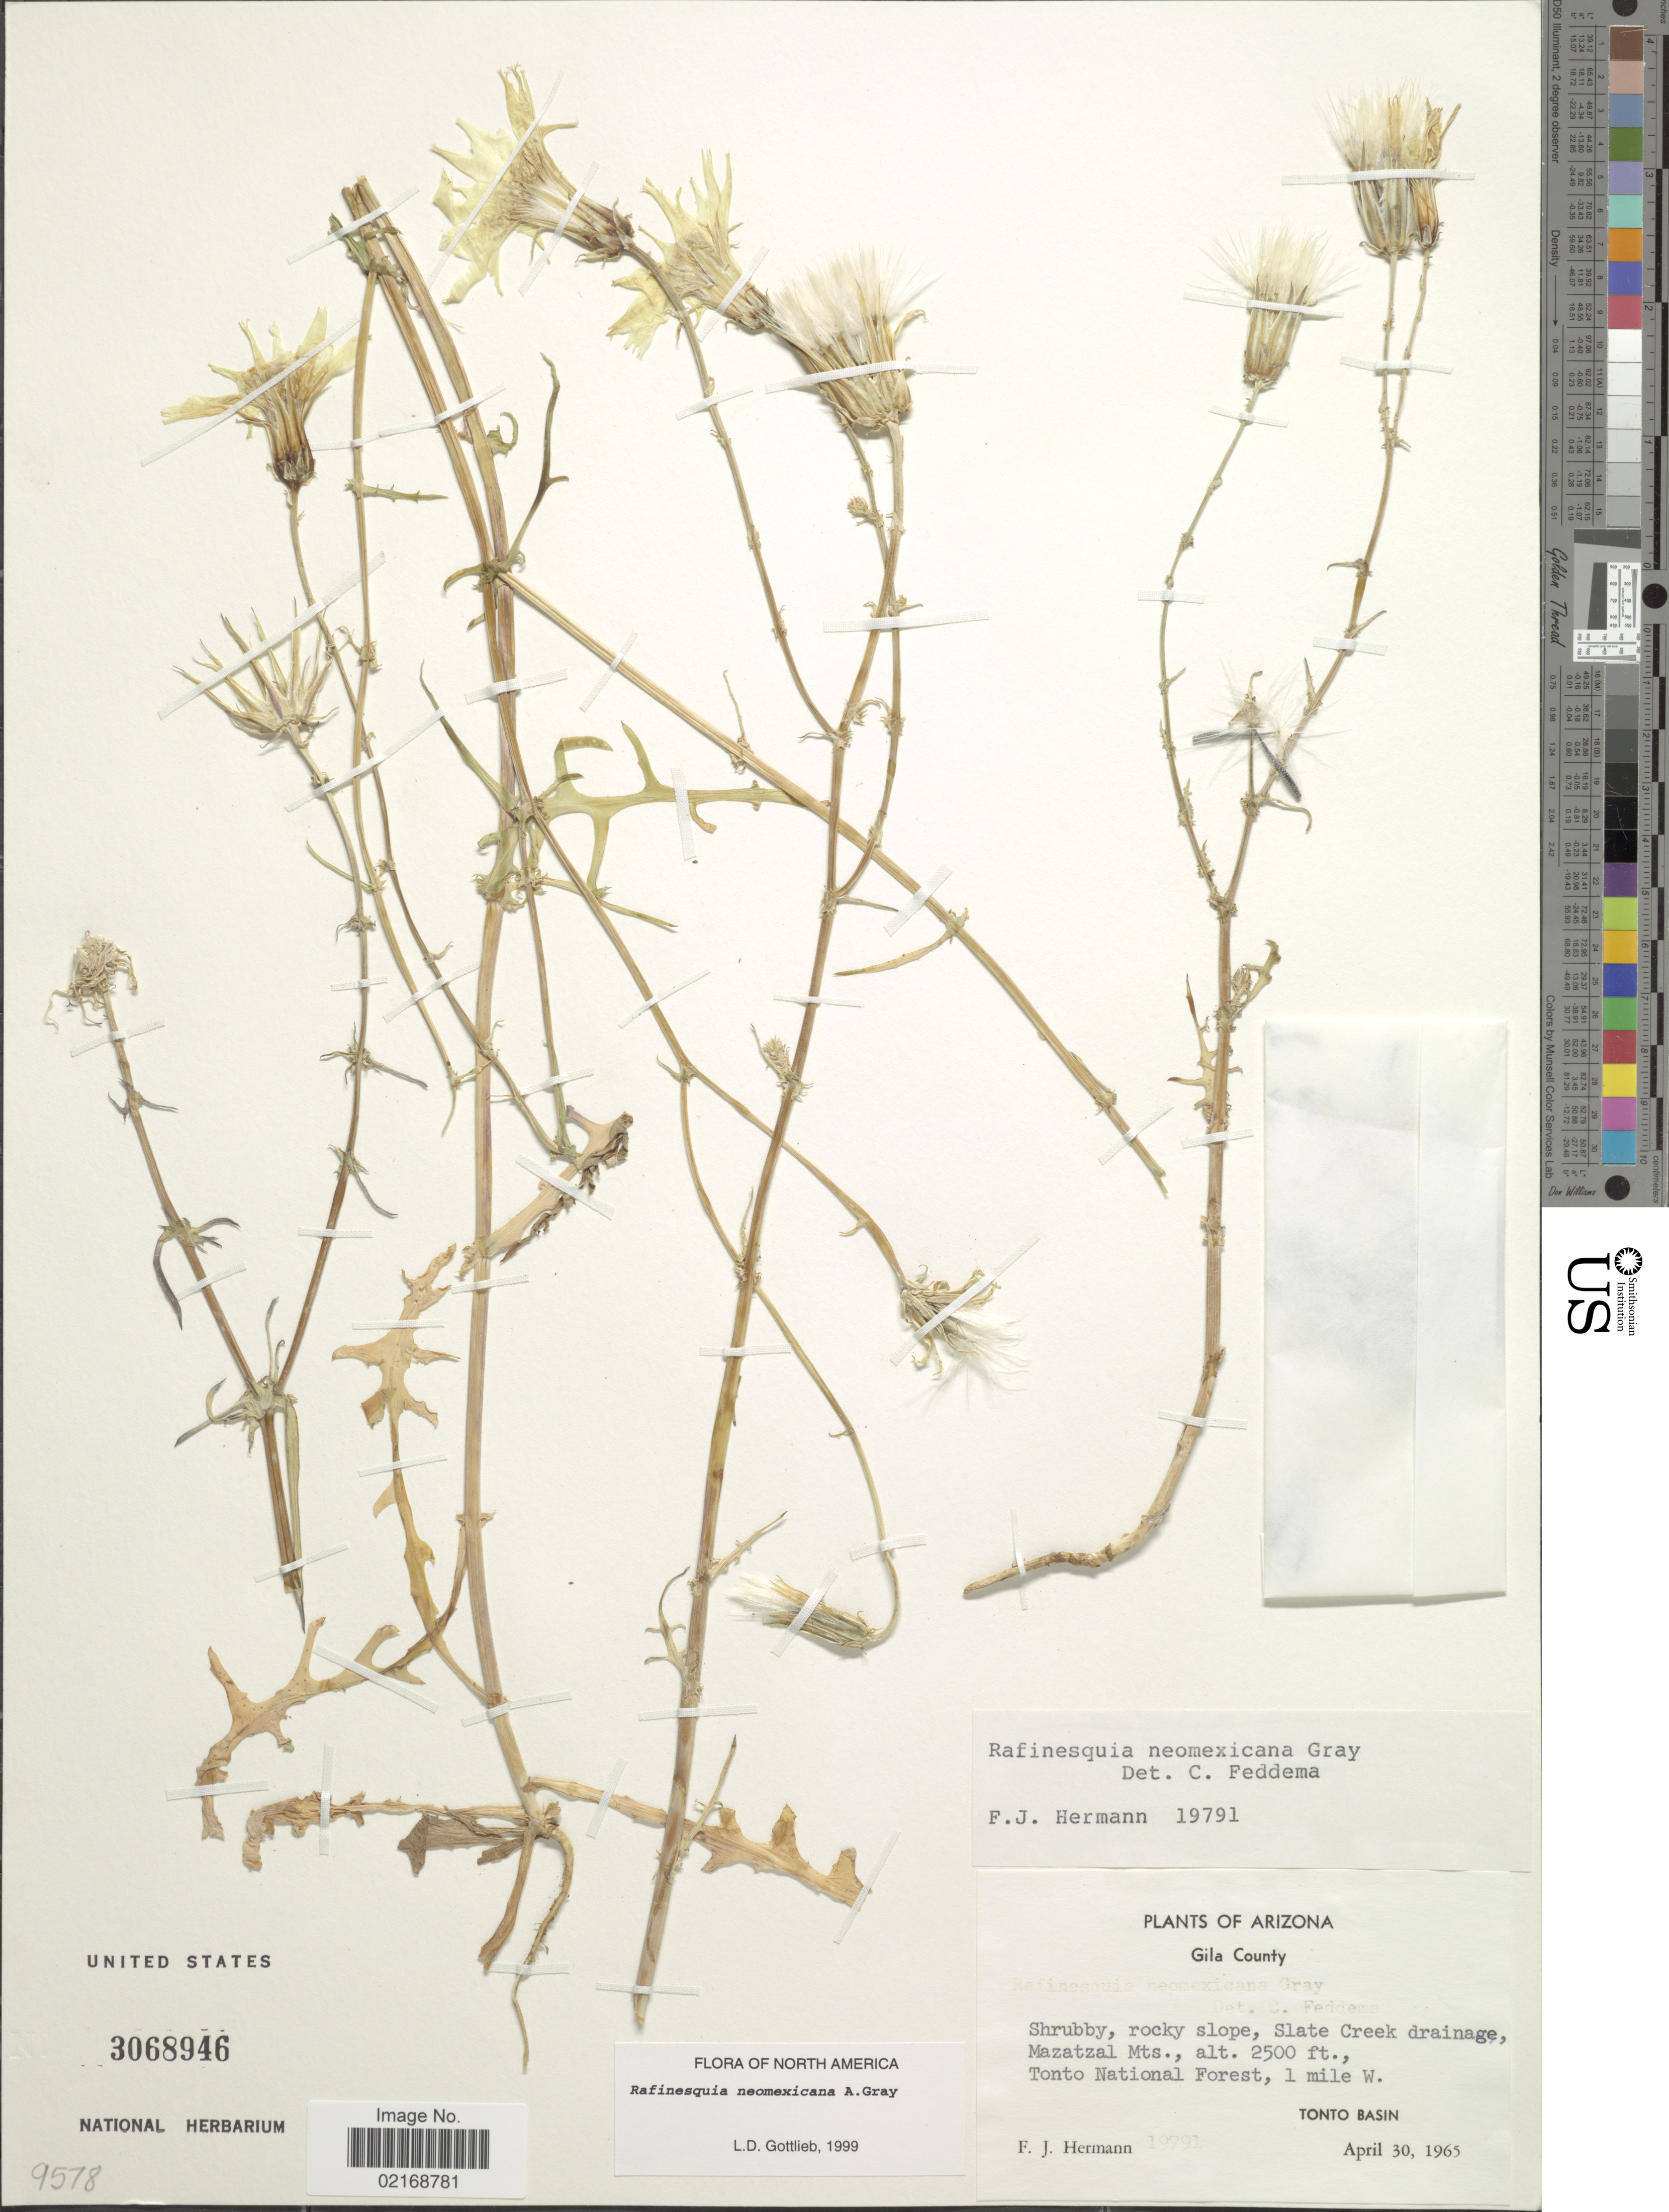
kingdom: Plantae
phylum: Tracheophyta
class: Magnoliopsida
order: Asterales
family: Asteraceae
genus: Rafinesquia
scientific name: Rafinesquia neomexicana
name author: A. Gray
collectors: F. J. Hermann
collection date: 1965-04-30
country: United States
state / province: Arizona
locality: Gila County, Slate Creek drainage Mazatzal Mts, Tonto National Forest, 1 mile W., Tonto Basin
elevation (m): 762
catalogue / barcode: US 3068946